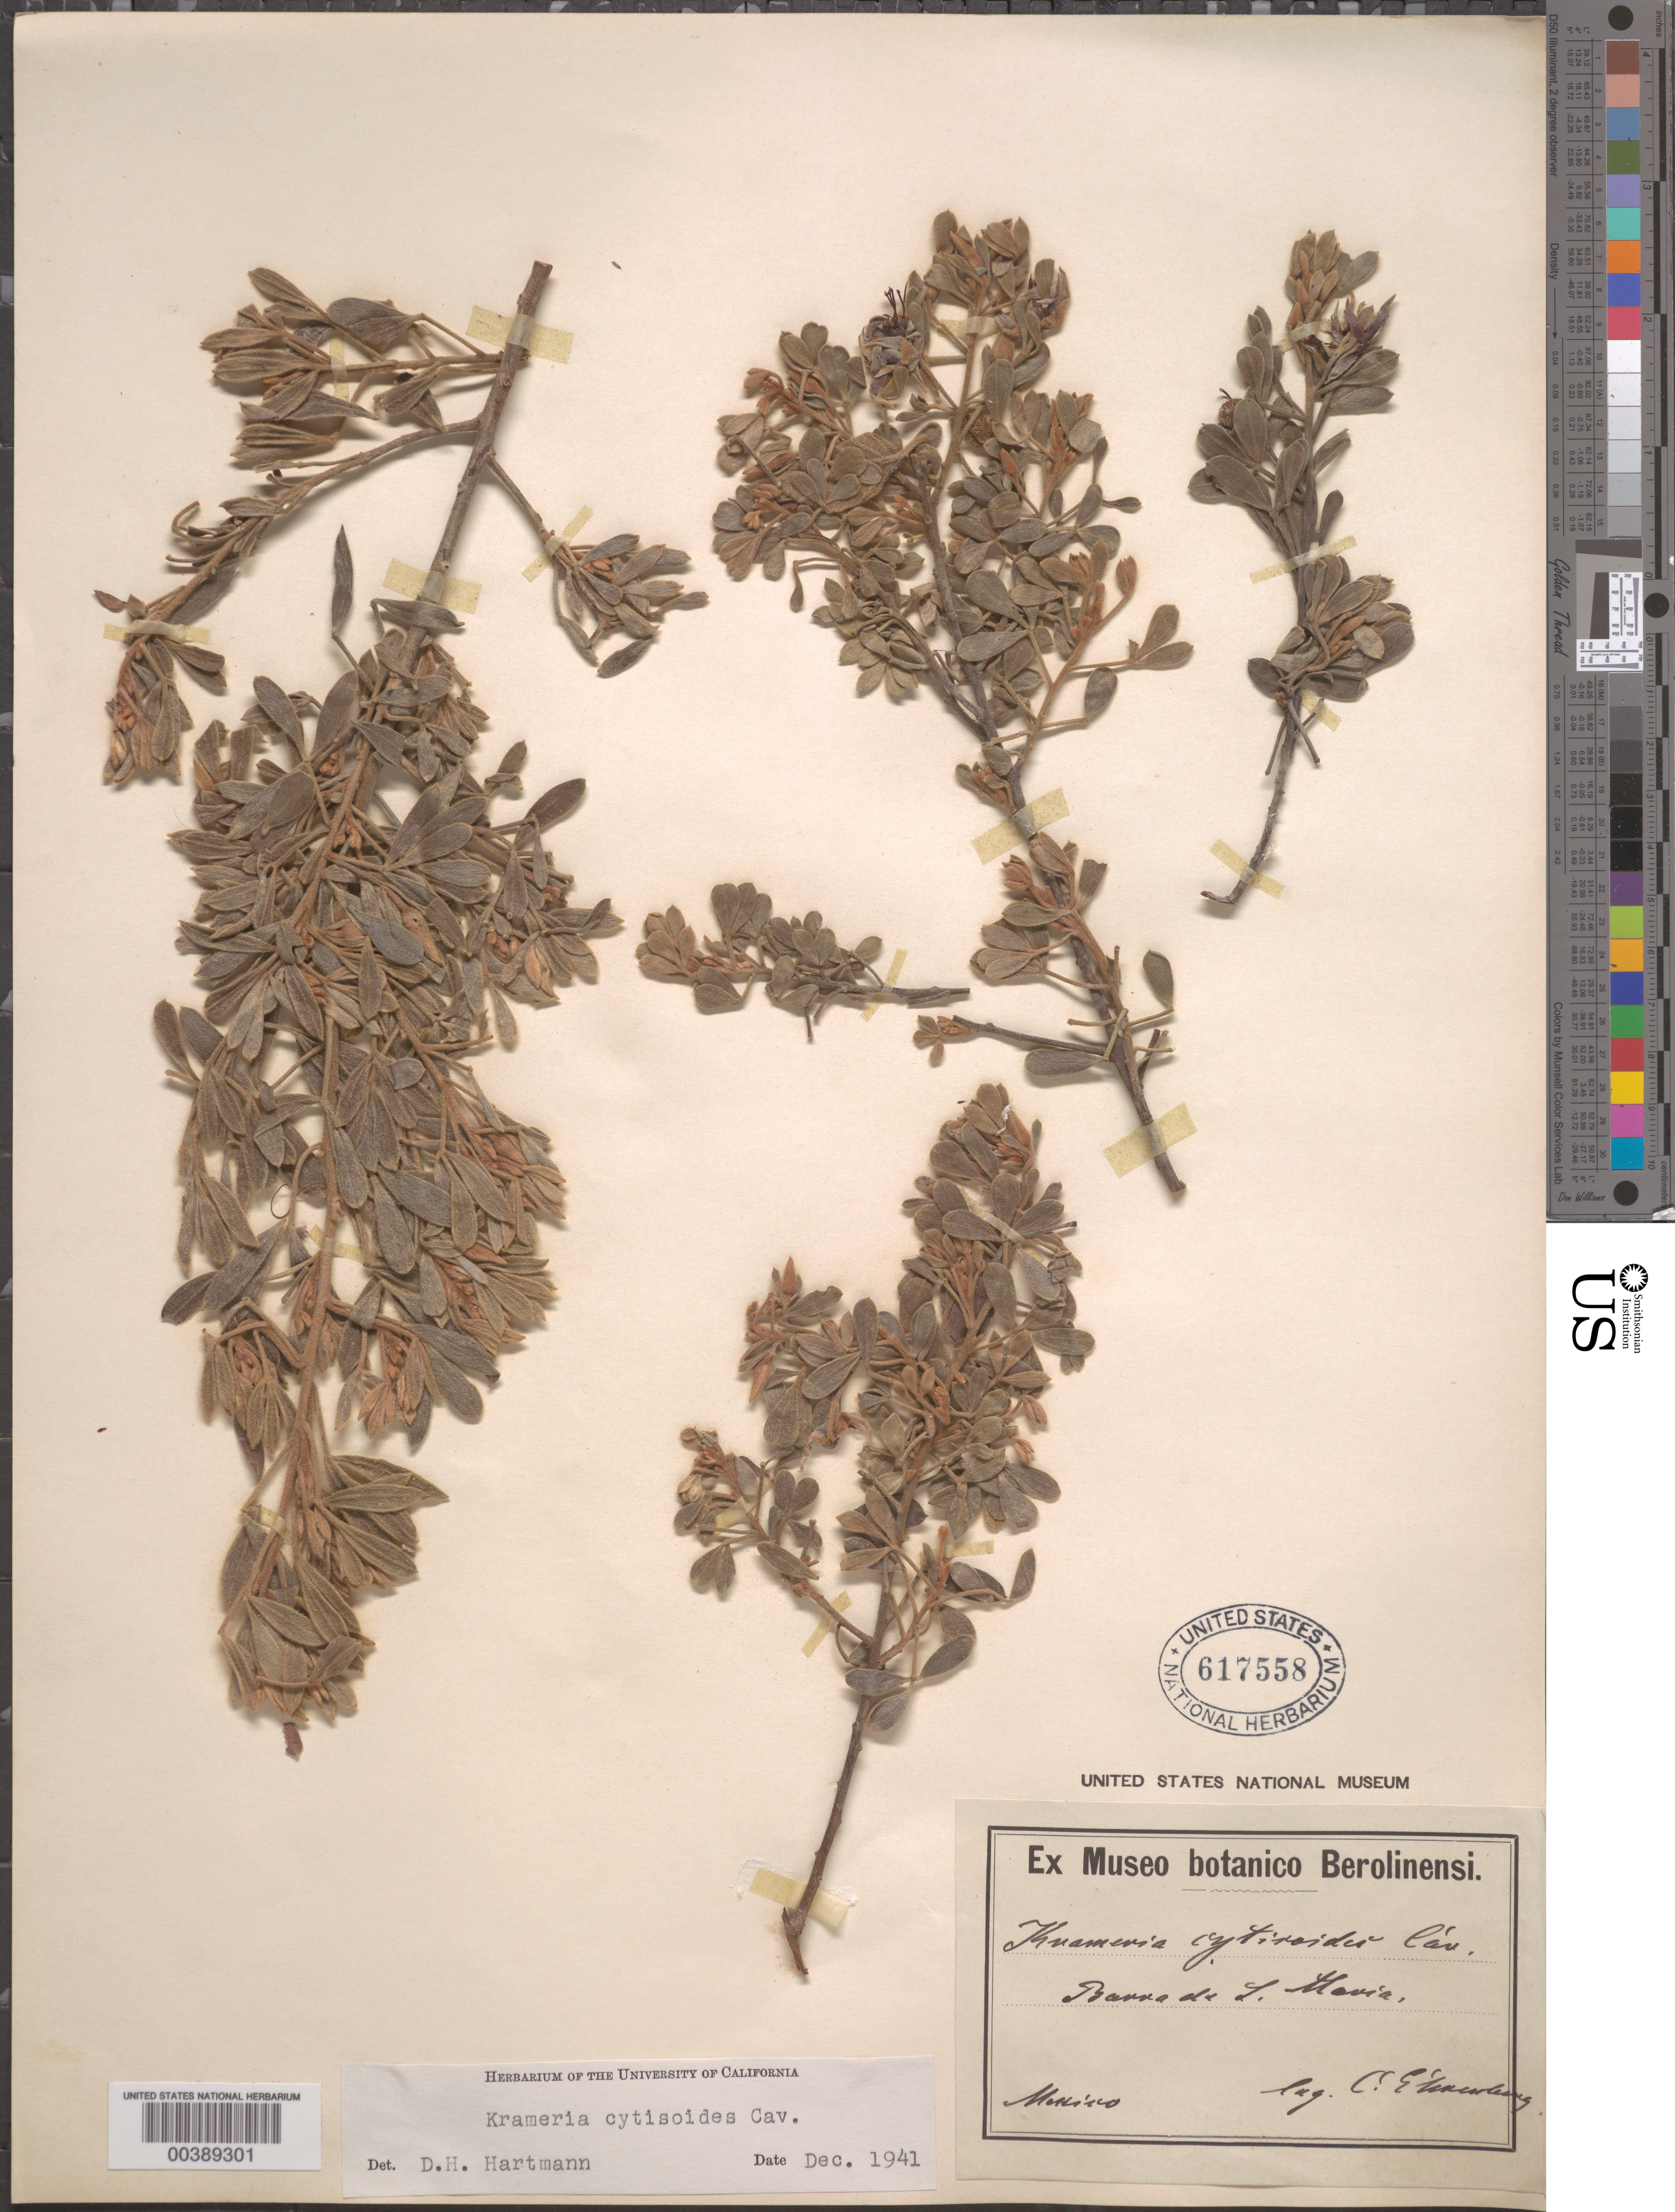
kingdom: Plantae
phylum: Tracheophyta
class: Magnoliopsida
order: Zygophyllales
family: Krameriaceae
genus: Krameria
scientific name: Krameria cytisoides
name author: Cav.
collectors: C. G. Ehrenberg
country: Mexico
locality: Barra de l. maria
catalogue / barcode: US 617558